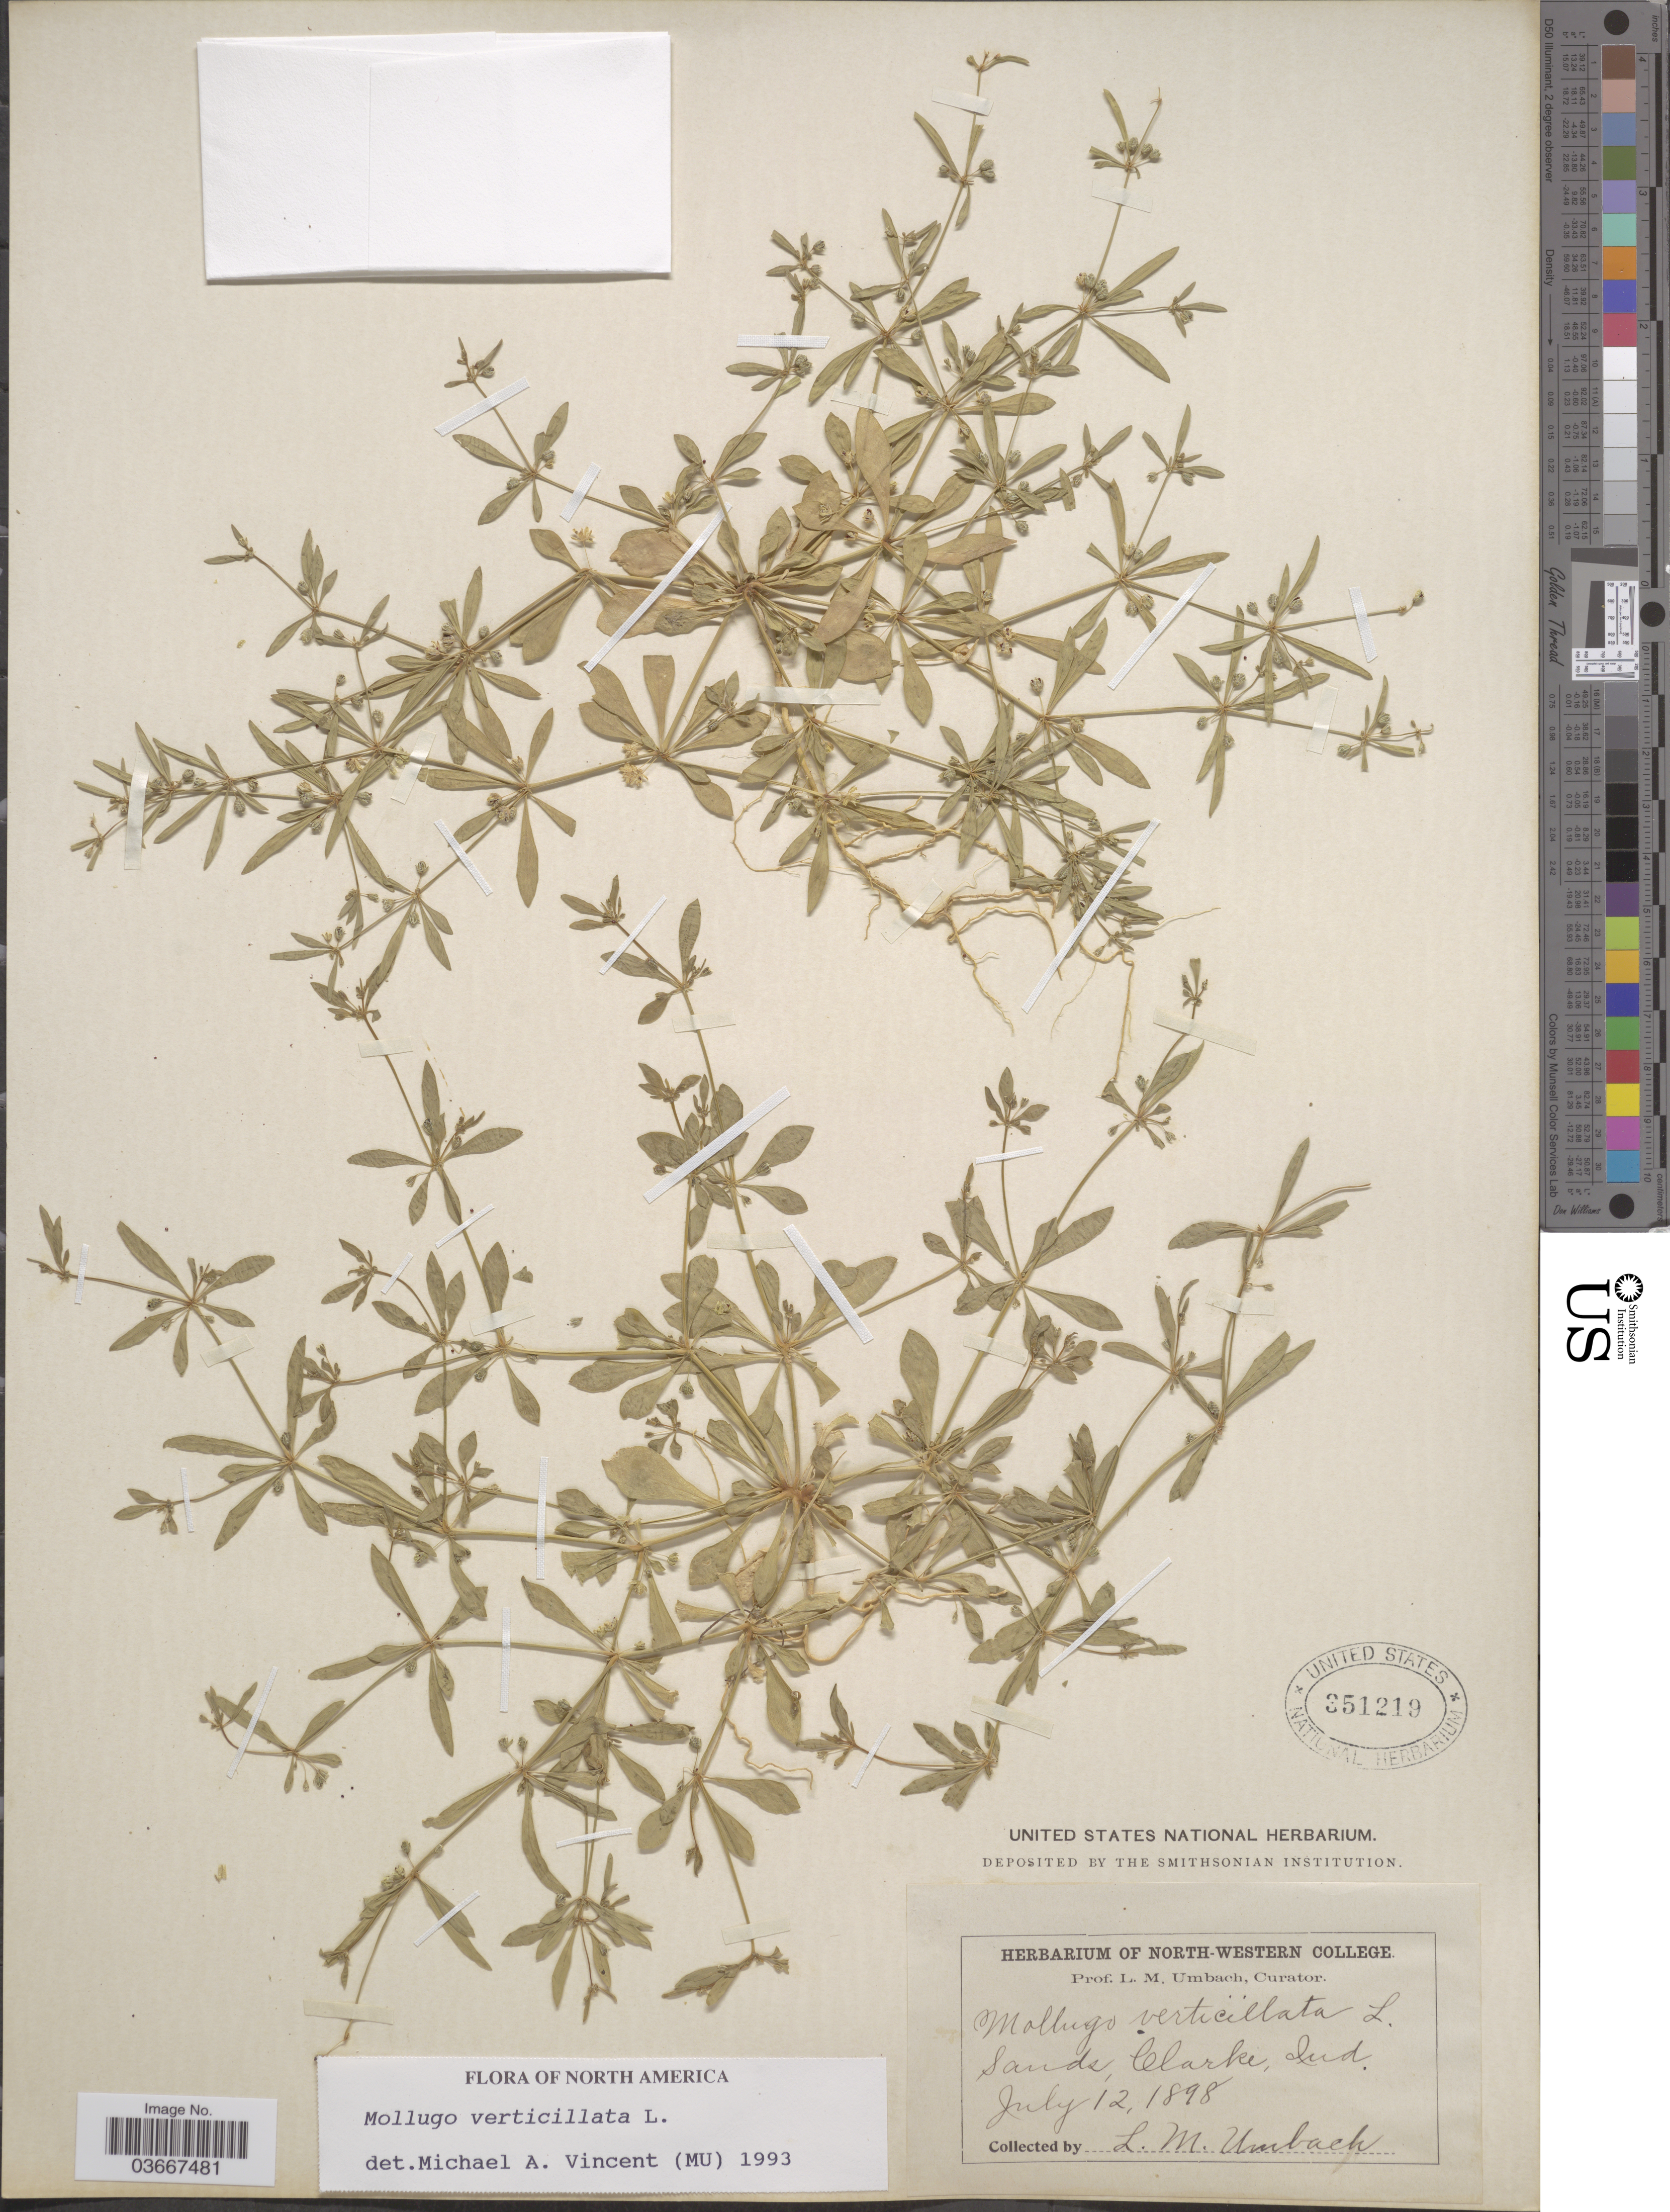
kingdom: Plantae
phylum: Tracheophyta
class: Magnoliopsida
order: Caryophyllales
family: Molluginaceae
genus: Mollugo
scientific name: Mollugo verticillata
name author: L.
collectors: L. M. Umbach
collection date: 1898-07-12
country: United States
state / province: Indiana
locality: Sands, Clarke.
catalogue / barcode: US 351219